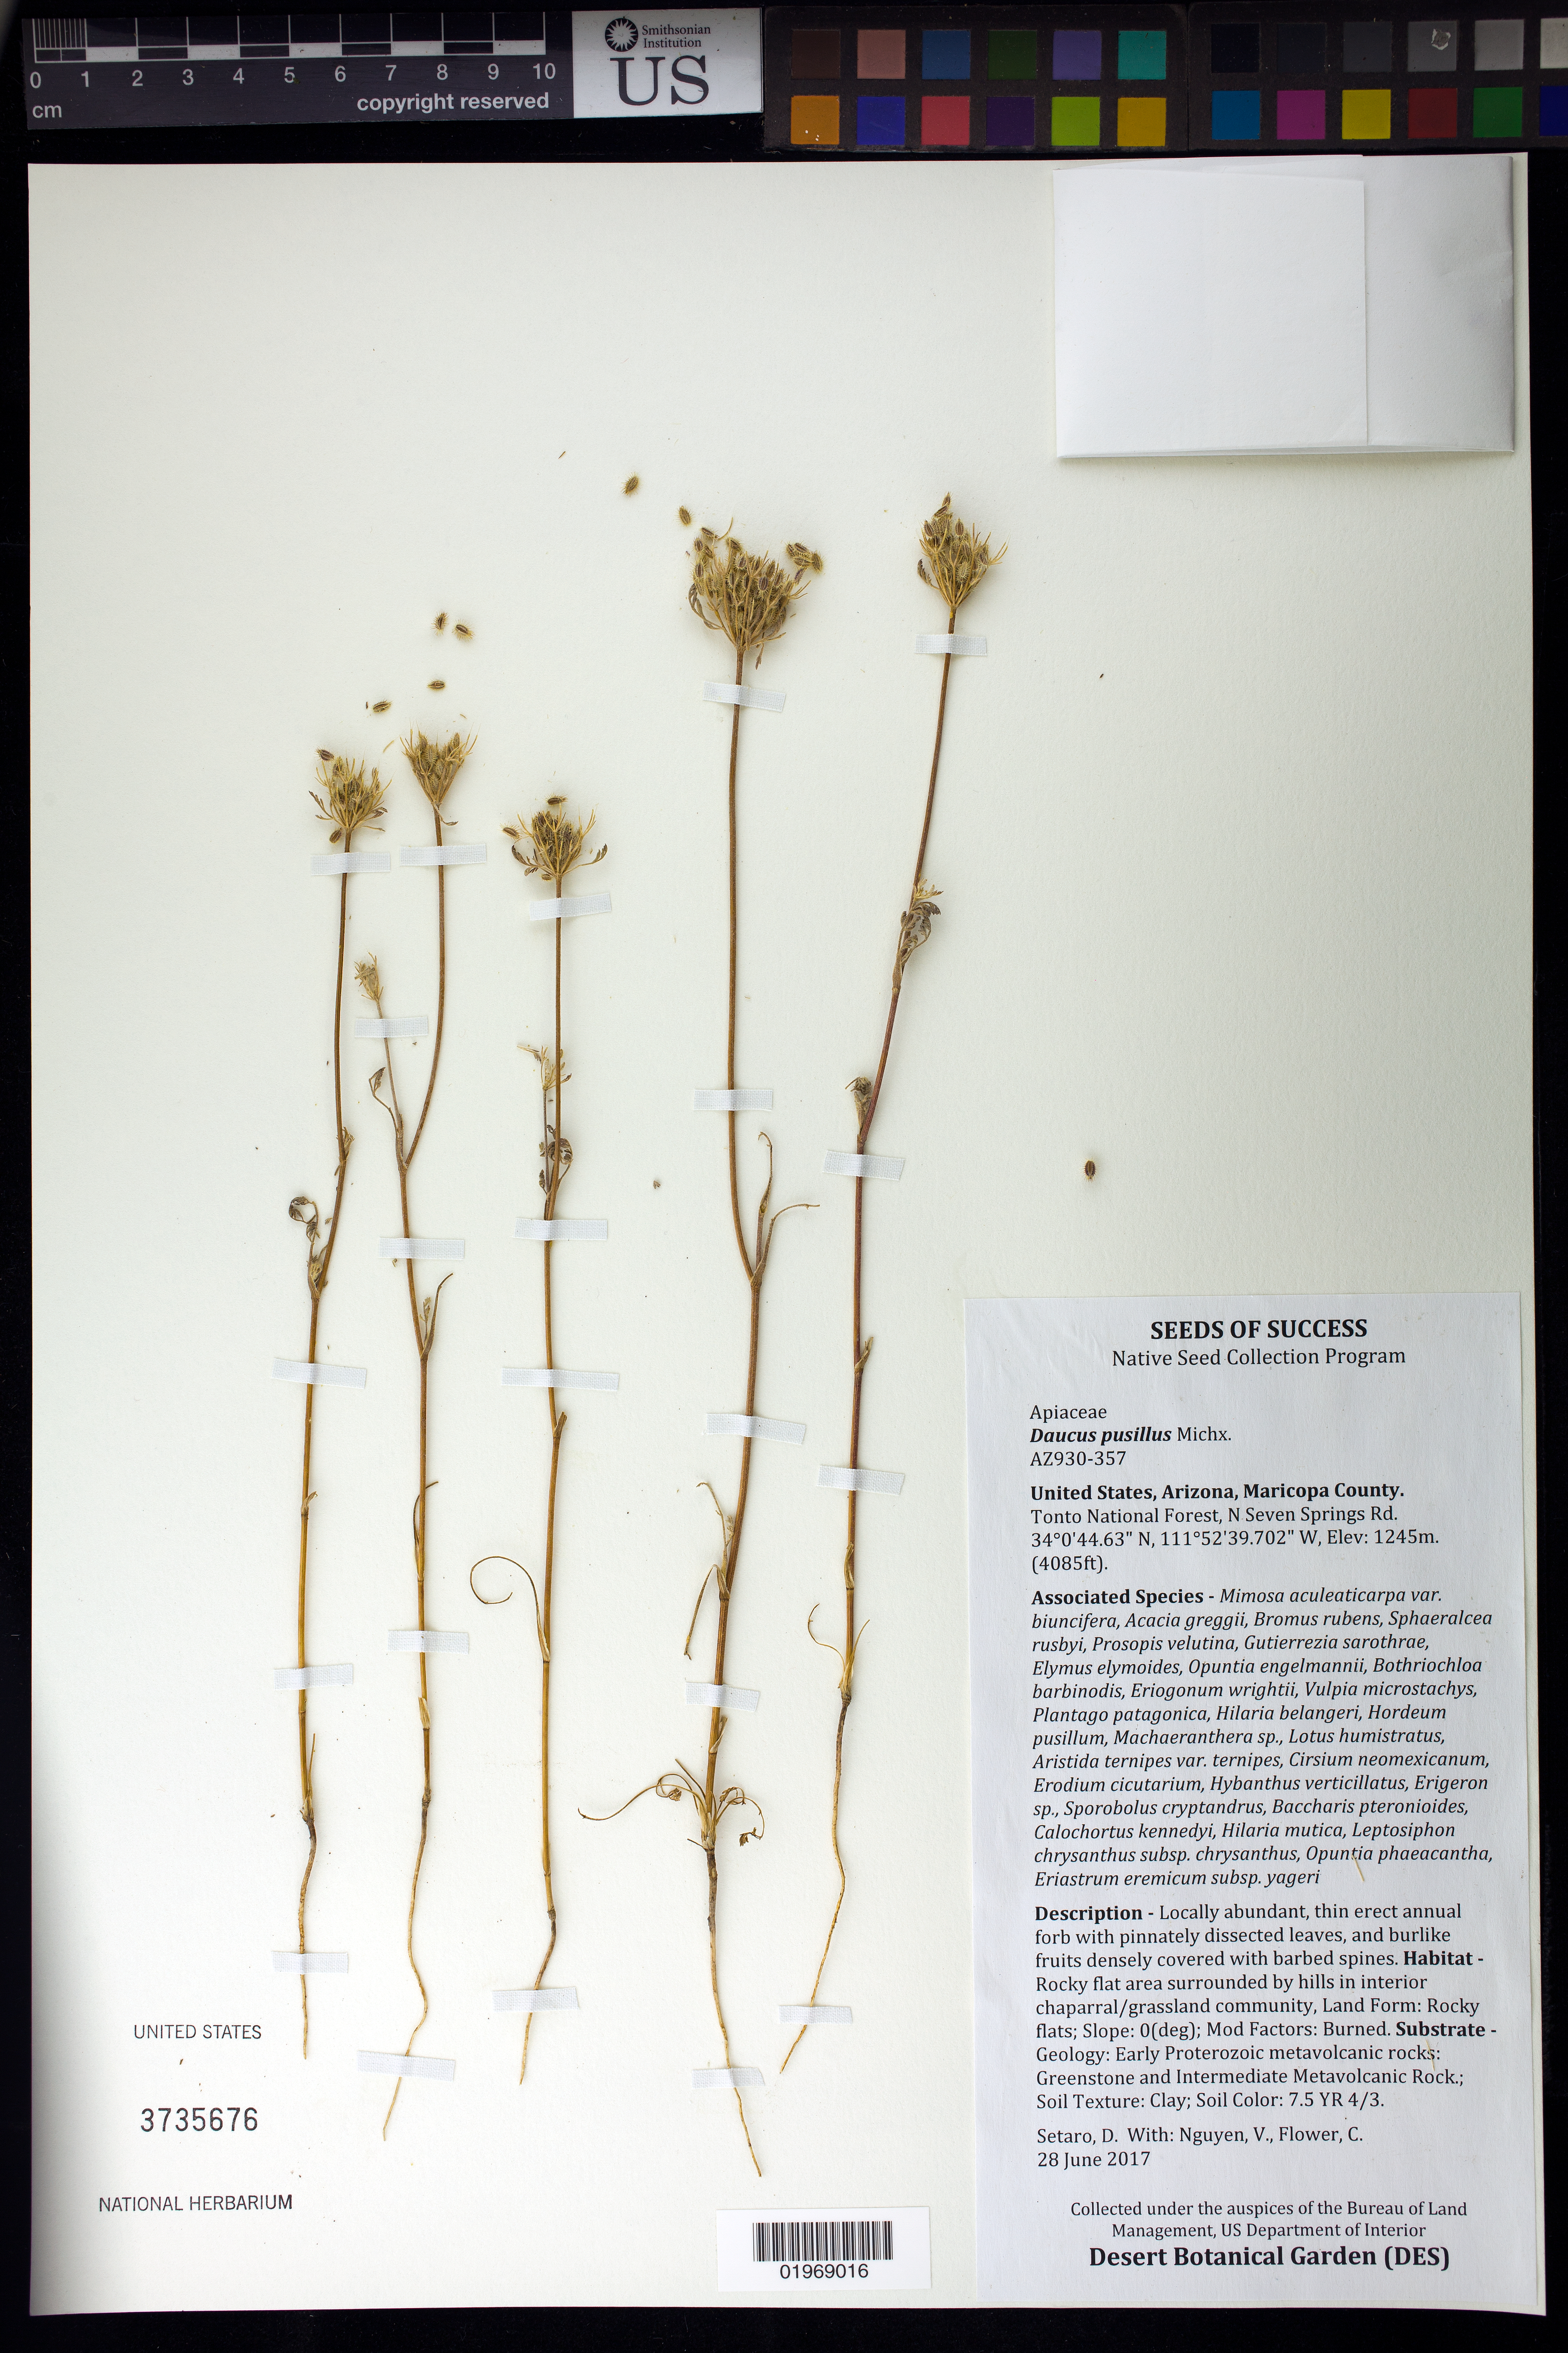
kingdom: Plantae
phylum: Tracheophyta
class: Magnoliopsida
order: Apiales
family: Apiaceae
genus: Daucus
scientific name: Daucus pusillus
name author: Michx.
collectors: D. Setaro, V. Nguyen & C. Flower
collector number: AZ930-357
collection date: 2017-06-28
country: United States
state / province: Arizona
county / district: Maricopa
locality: Tonto National Forest, N Seven Springs Rd.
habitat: Rocky flat area surrounded by hills in interior chaparral/grassland community.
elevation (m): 1245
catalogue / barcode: US 3735676